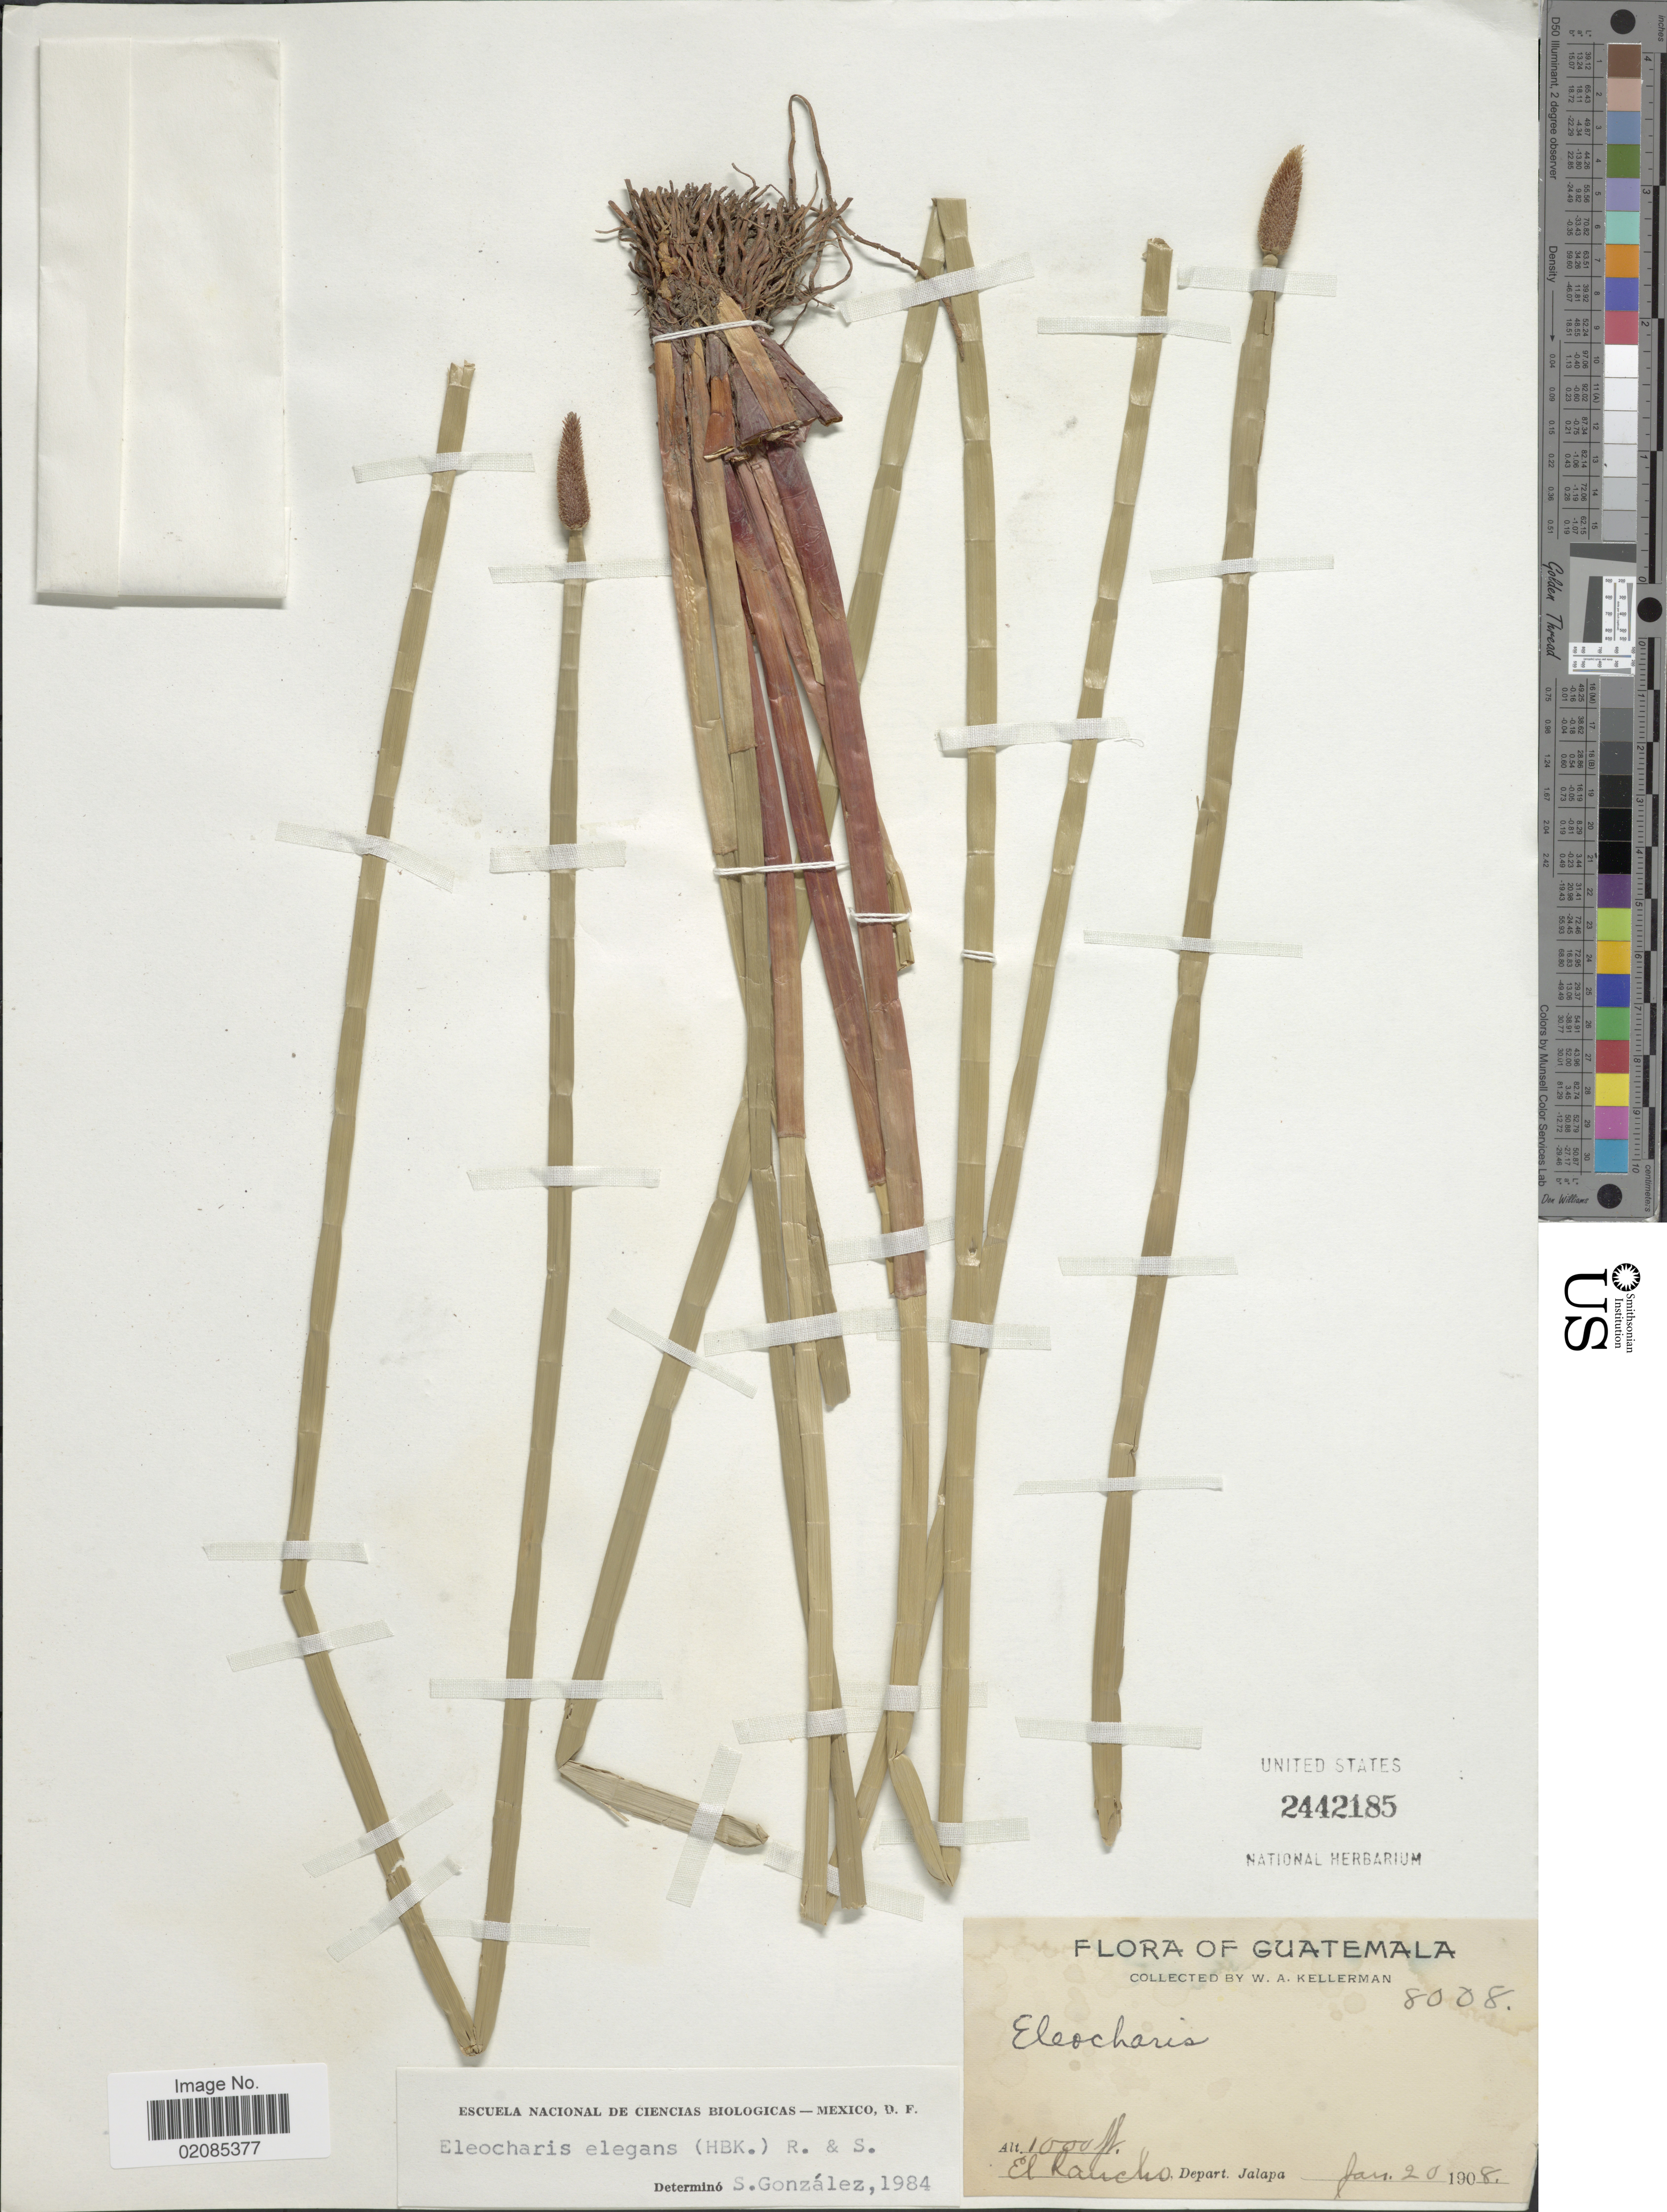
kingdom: Plantae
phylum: Tracheophyta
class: Liliopsida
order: Poales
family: Cyperaceae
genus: Eleocharis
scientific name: Eleocharis elegans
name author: (Kunth) Roem. & Schult.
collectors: W. Kellerman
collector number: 8008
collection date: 1908-01-20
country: Guatemala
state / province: Jalapa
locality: El Rancho, Depart. Jalapa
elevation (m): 305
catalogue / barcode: US 2442185